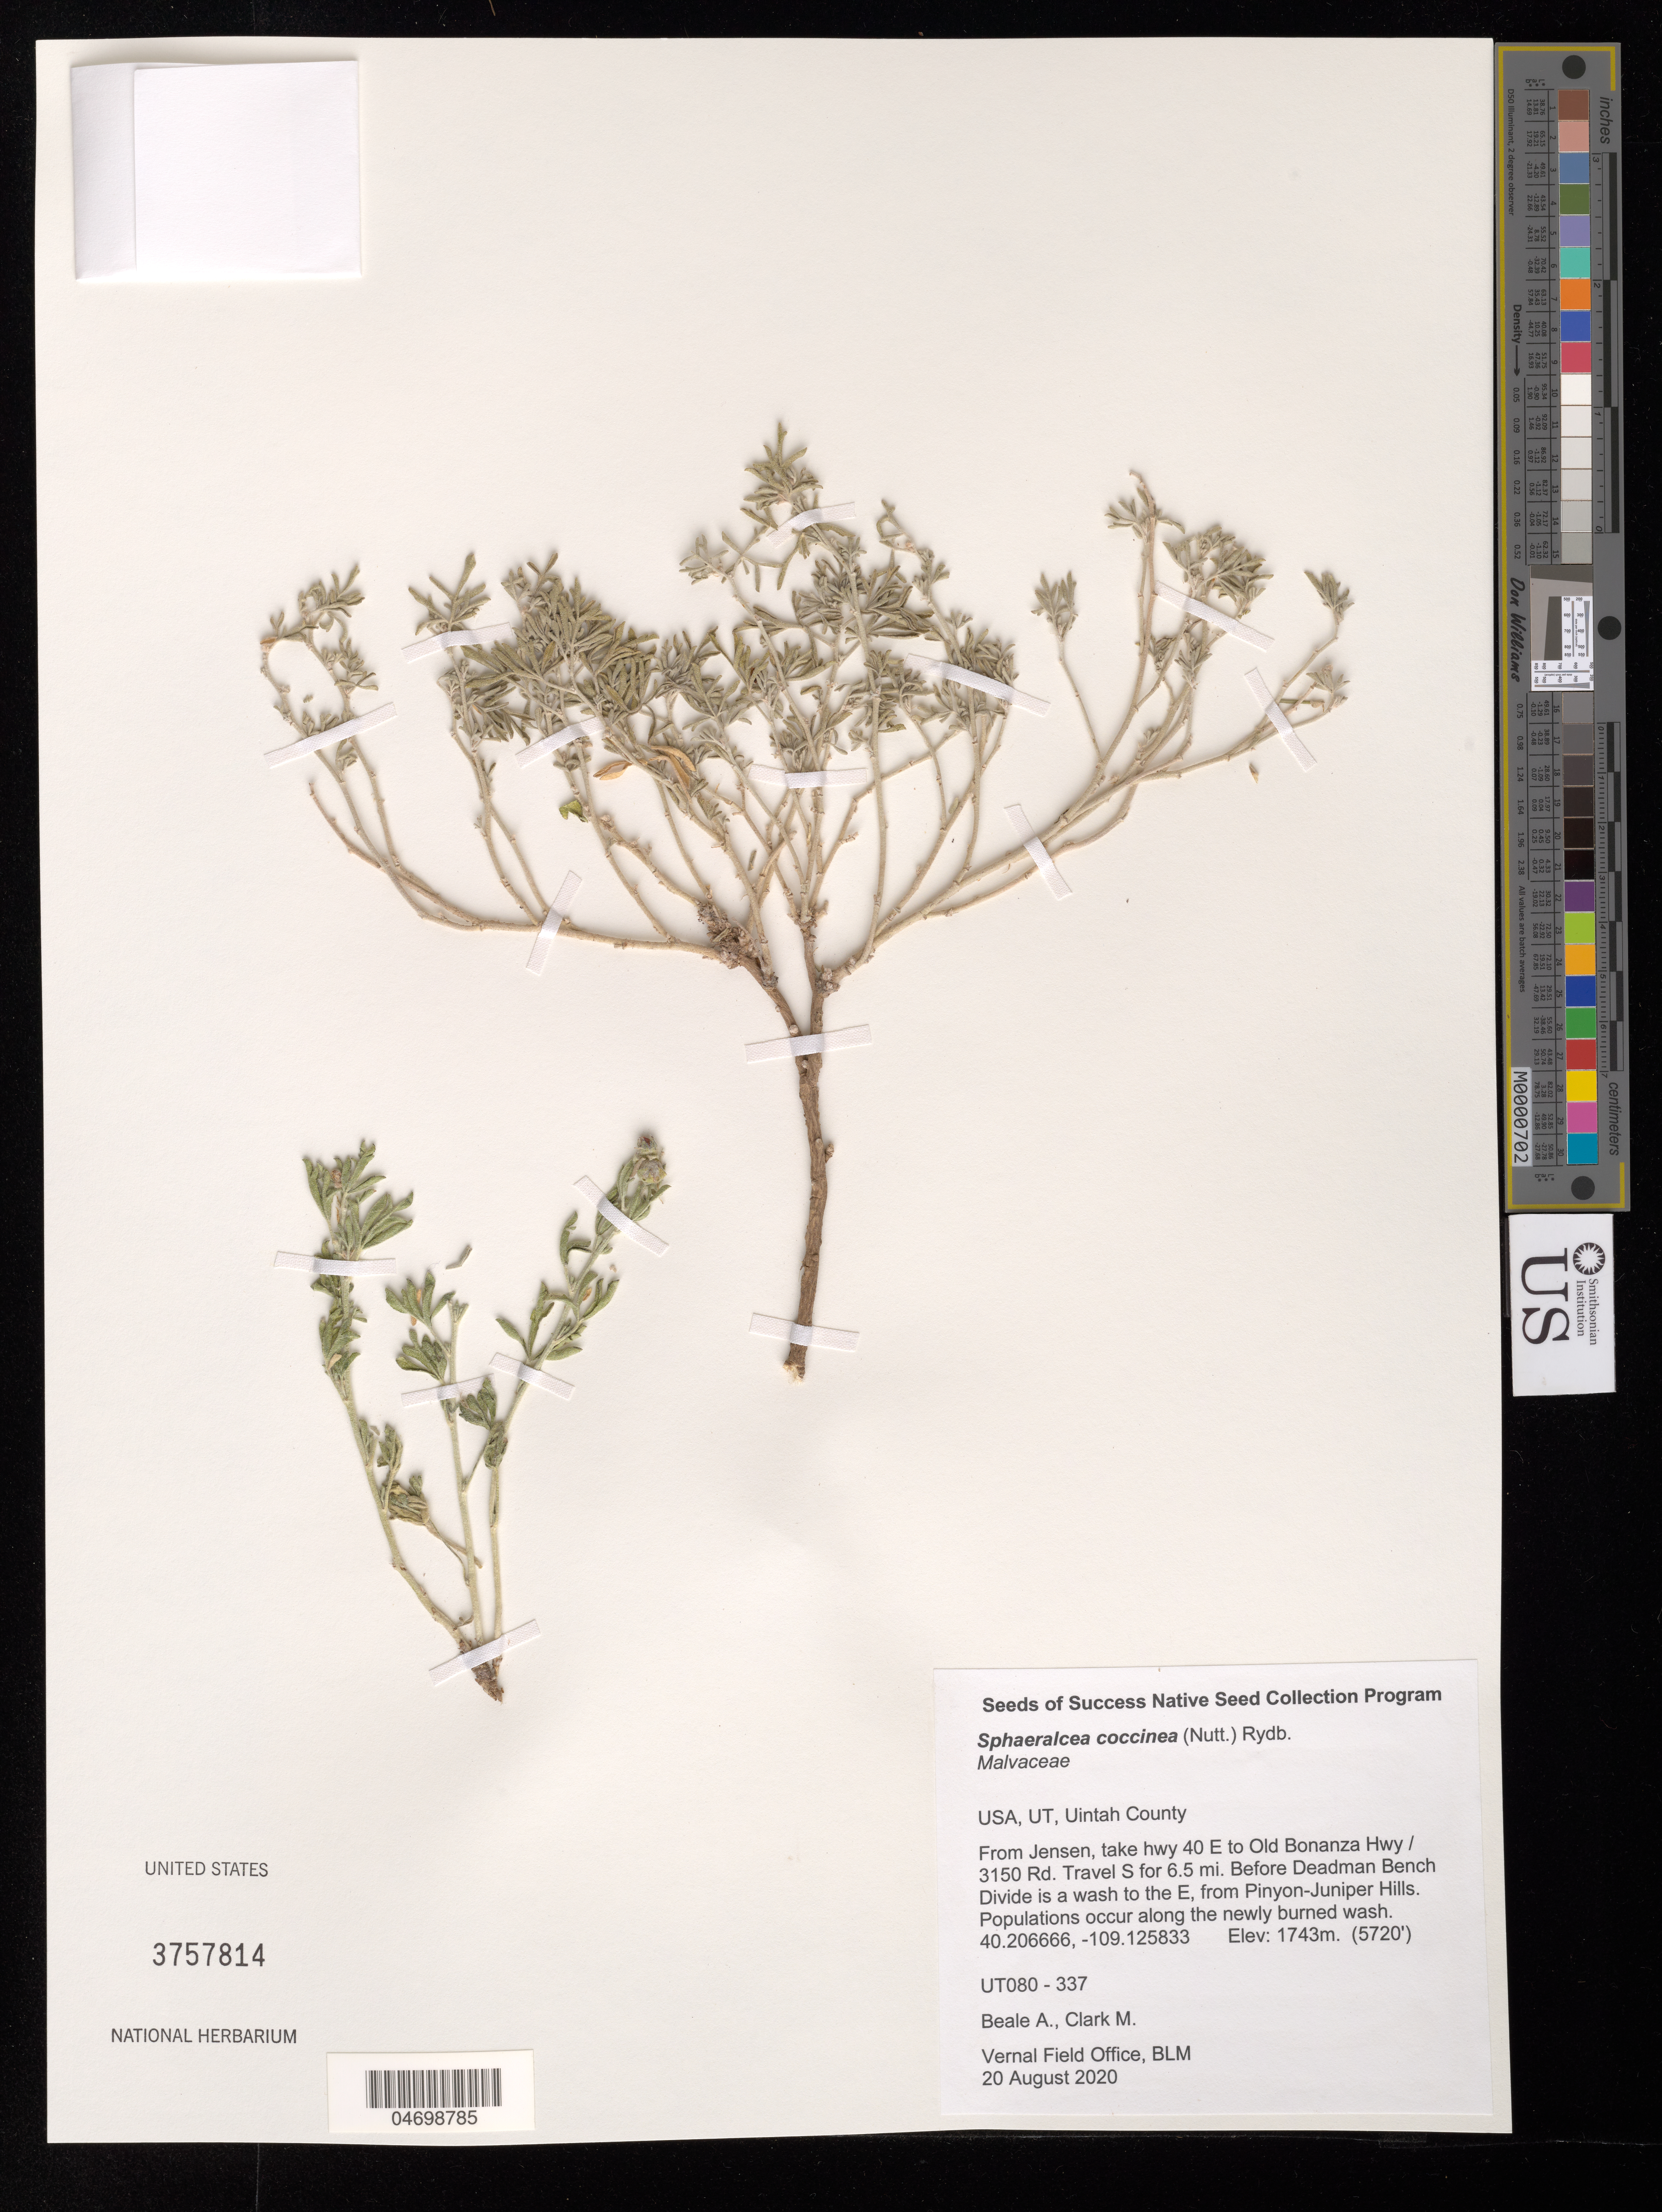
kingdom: Plantae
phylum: Tracheophyta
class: Magnoliopsida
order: Malvales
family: Malvaceae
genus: Sphaeralcea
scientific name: Sphaeralcea coccinea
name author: (Nutt.) Rydb.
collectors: A. Beale & M. Clark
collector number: UT080-337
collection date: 2020-08-20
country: United States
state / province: Utah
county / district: Uintah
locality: Wash E from Pinyon-Juniper Hills, before Deadman Bench Divide.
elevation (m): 1743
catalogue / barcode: US 3757814